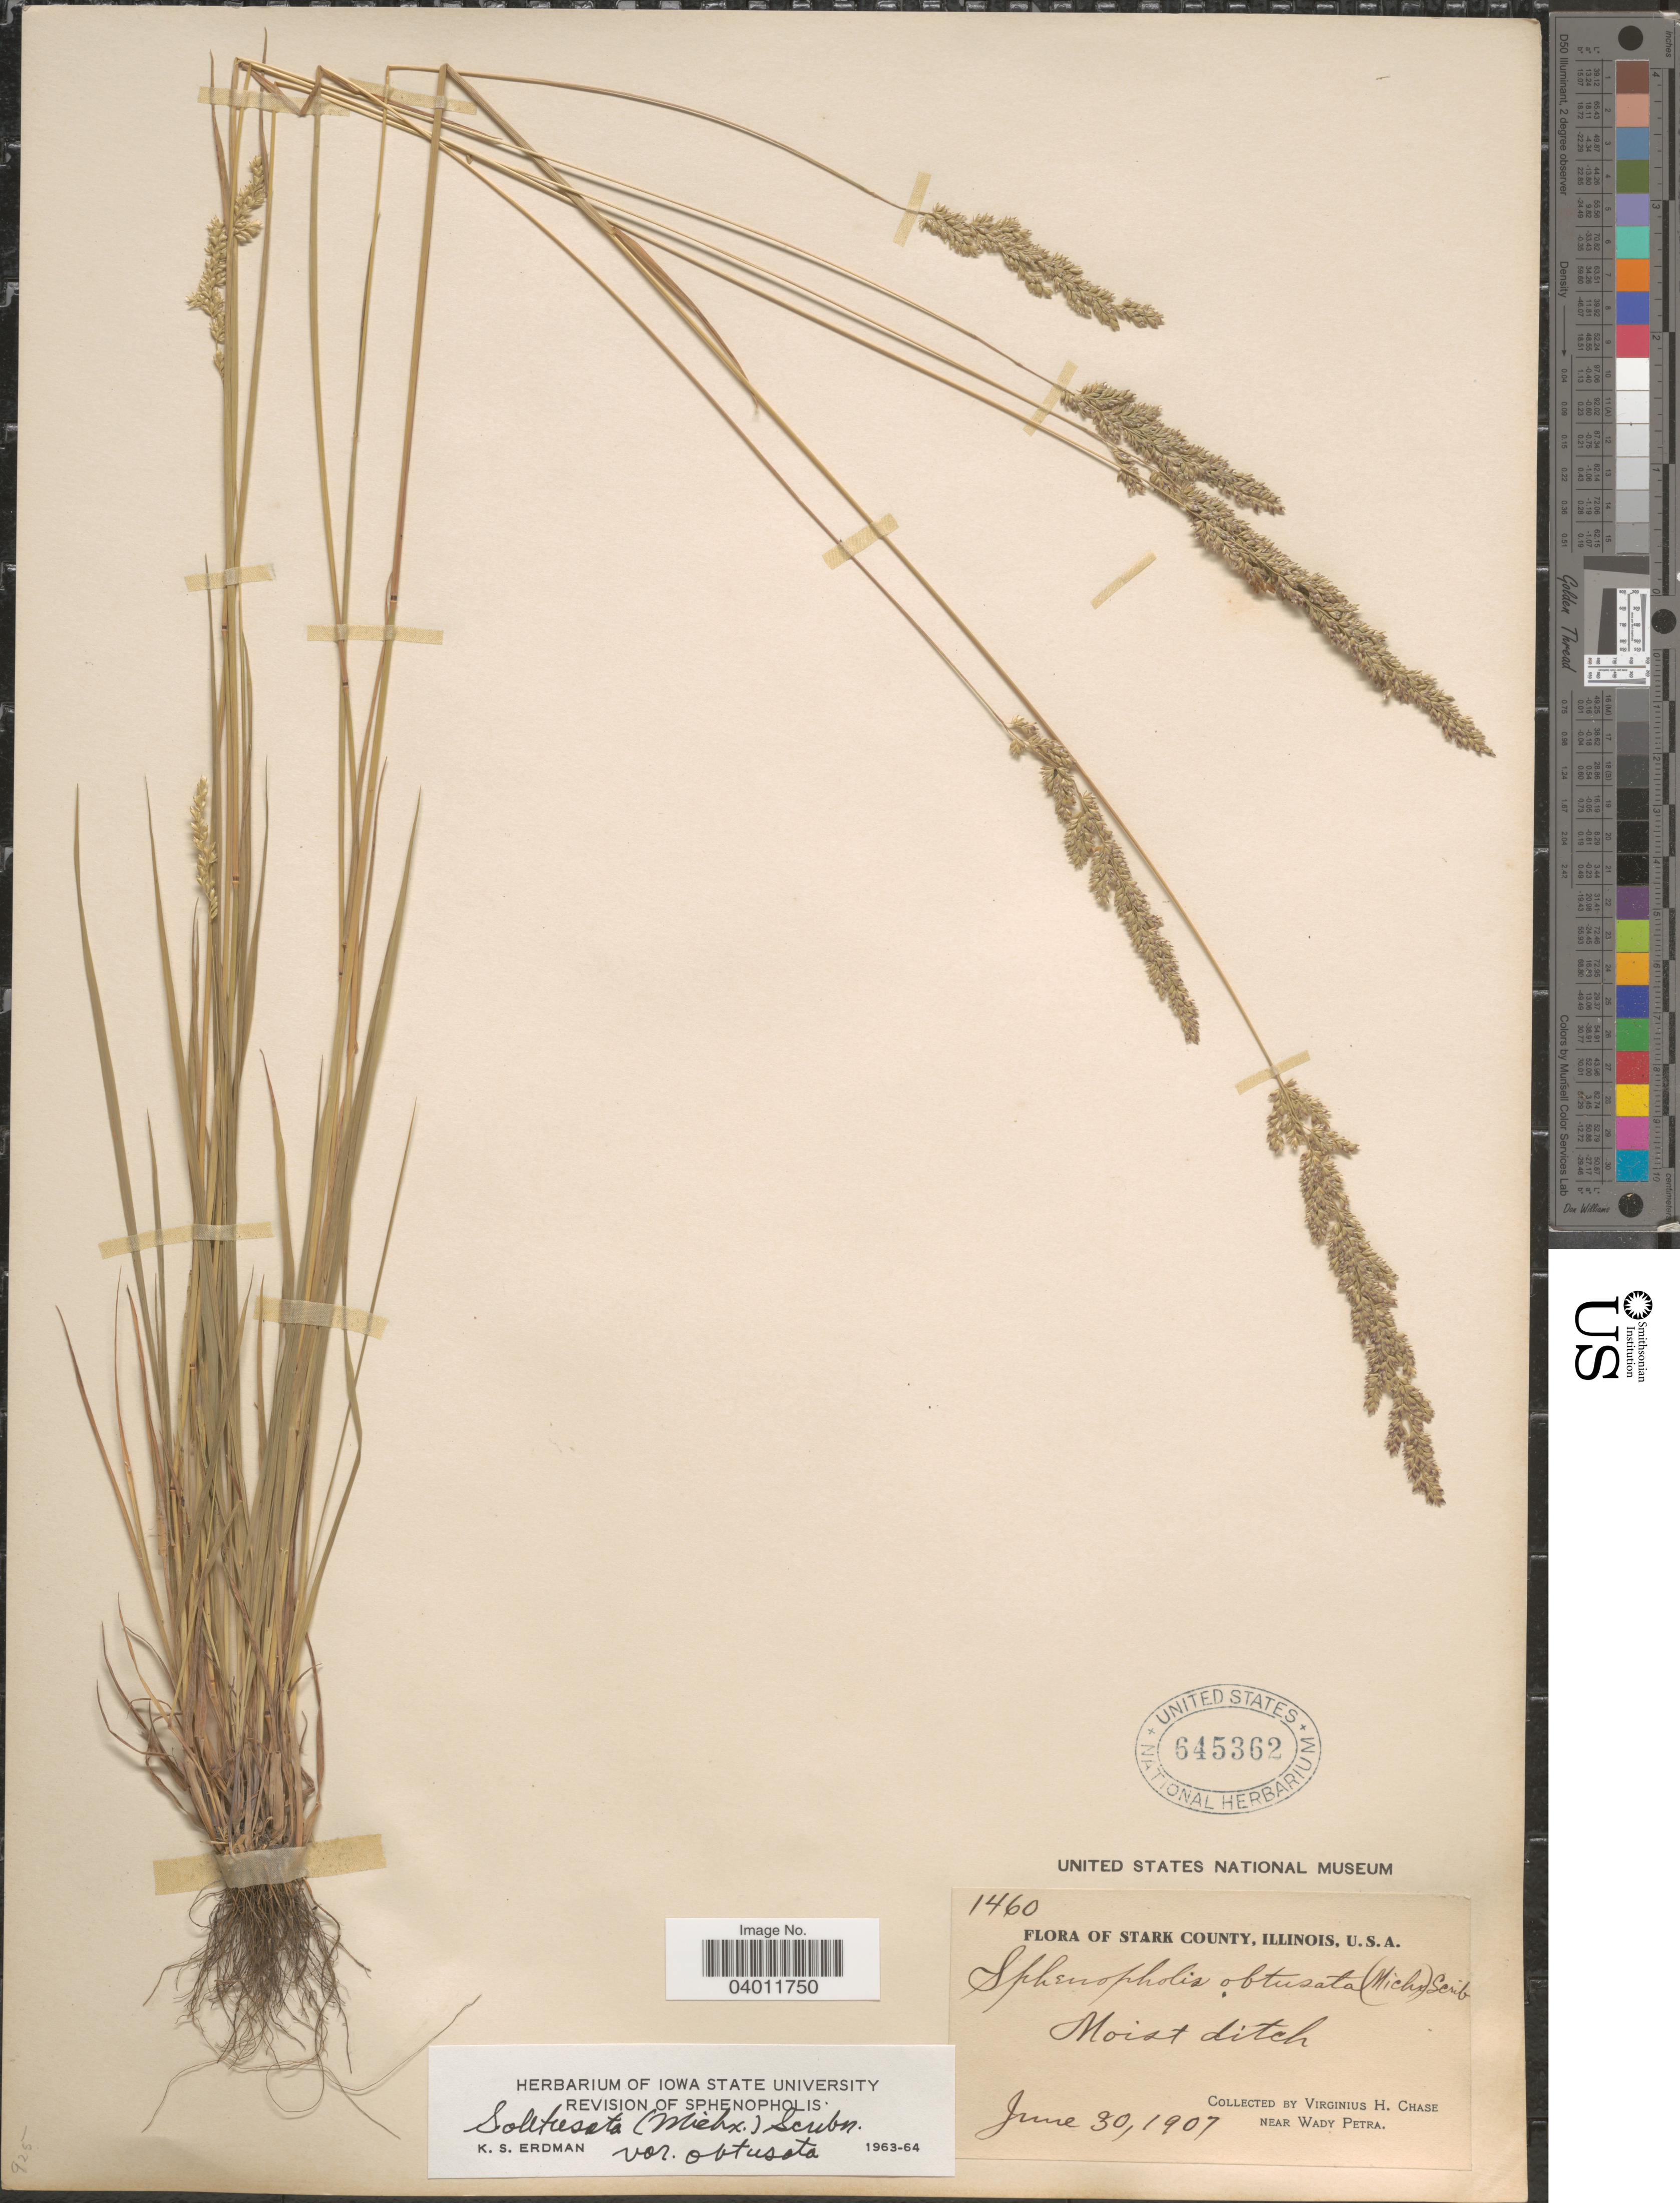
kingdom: Plantae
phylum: Tracheophyta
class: Liliopsida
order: Poales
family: Poaceae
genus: Sphenopholis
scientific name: Sphenopholis obtusata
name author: (Michx.) Scribn.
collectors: V. H. Chase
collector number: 1460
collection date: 1907-06-30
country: United States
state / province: Illinois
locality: Stark County. Near Wady Petra.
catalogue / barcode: US 645362